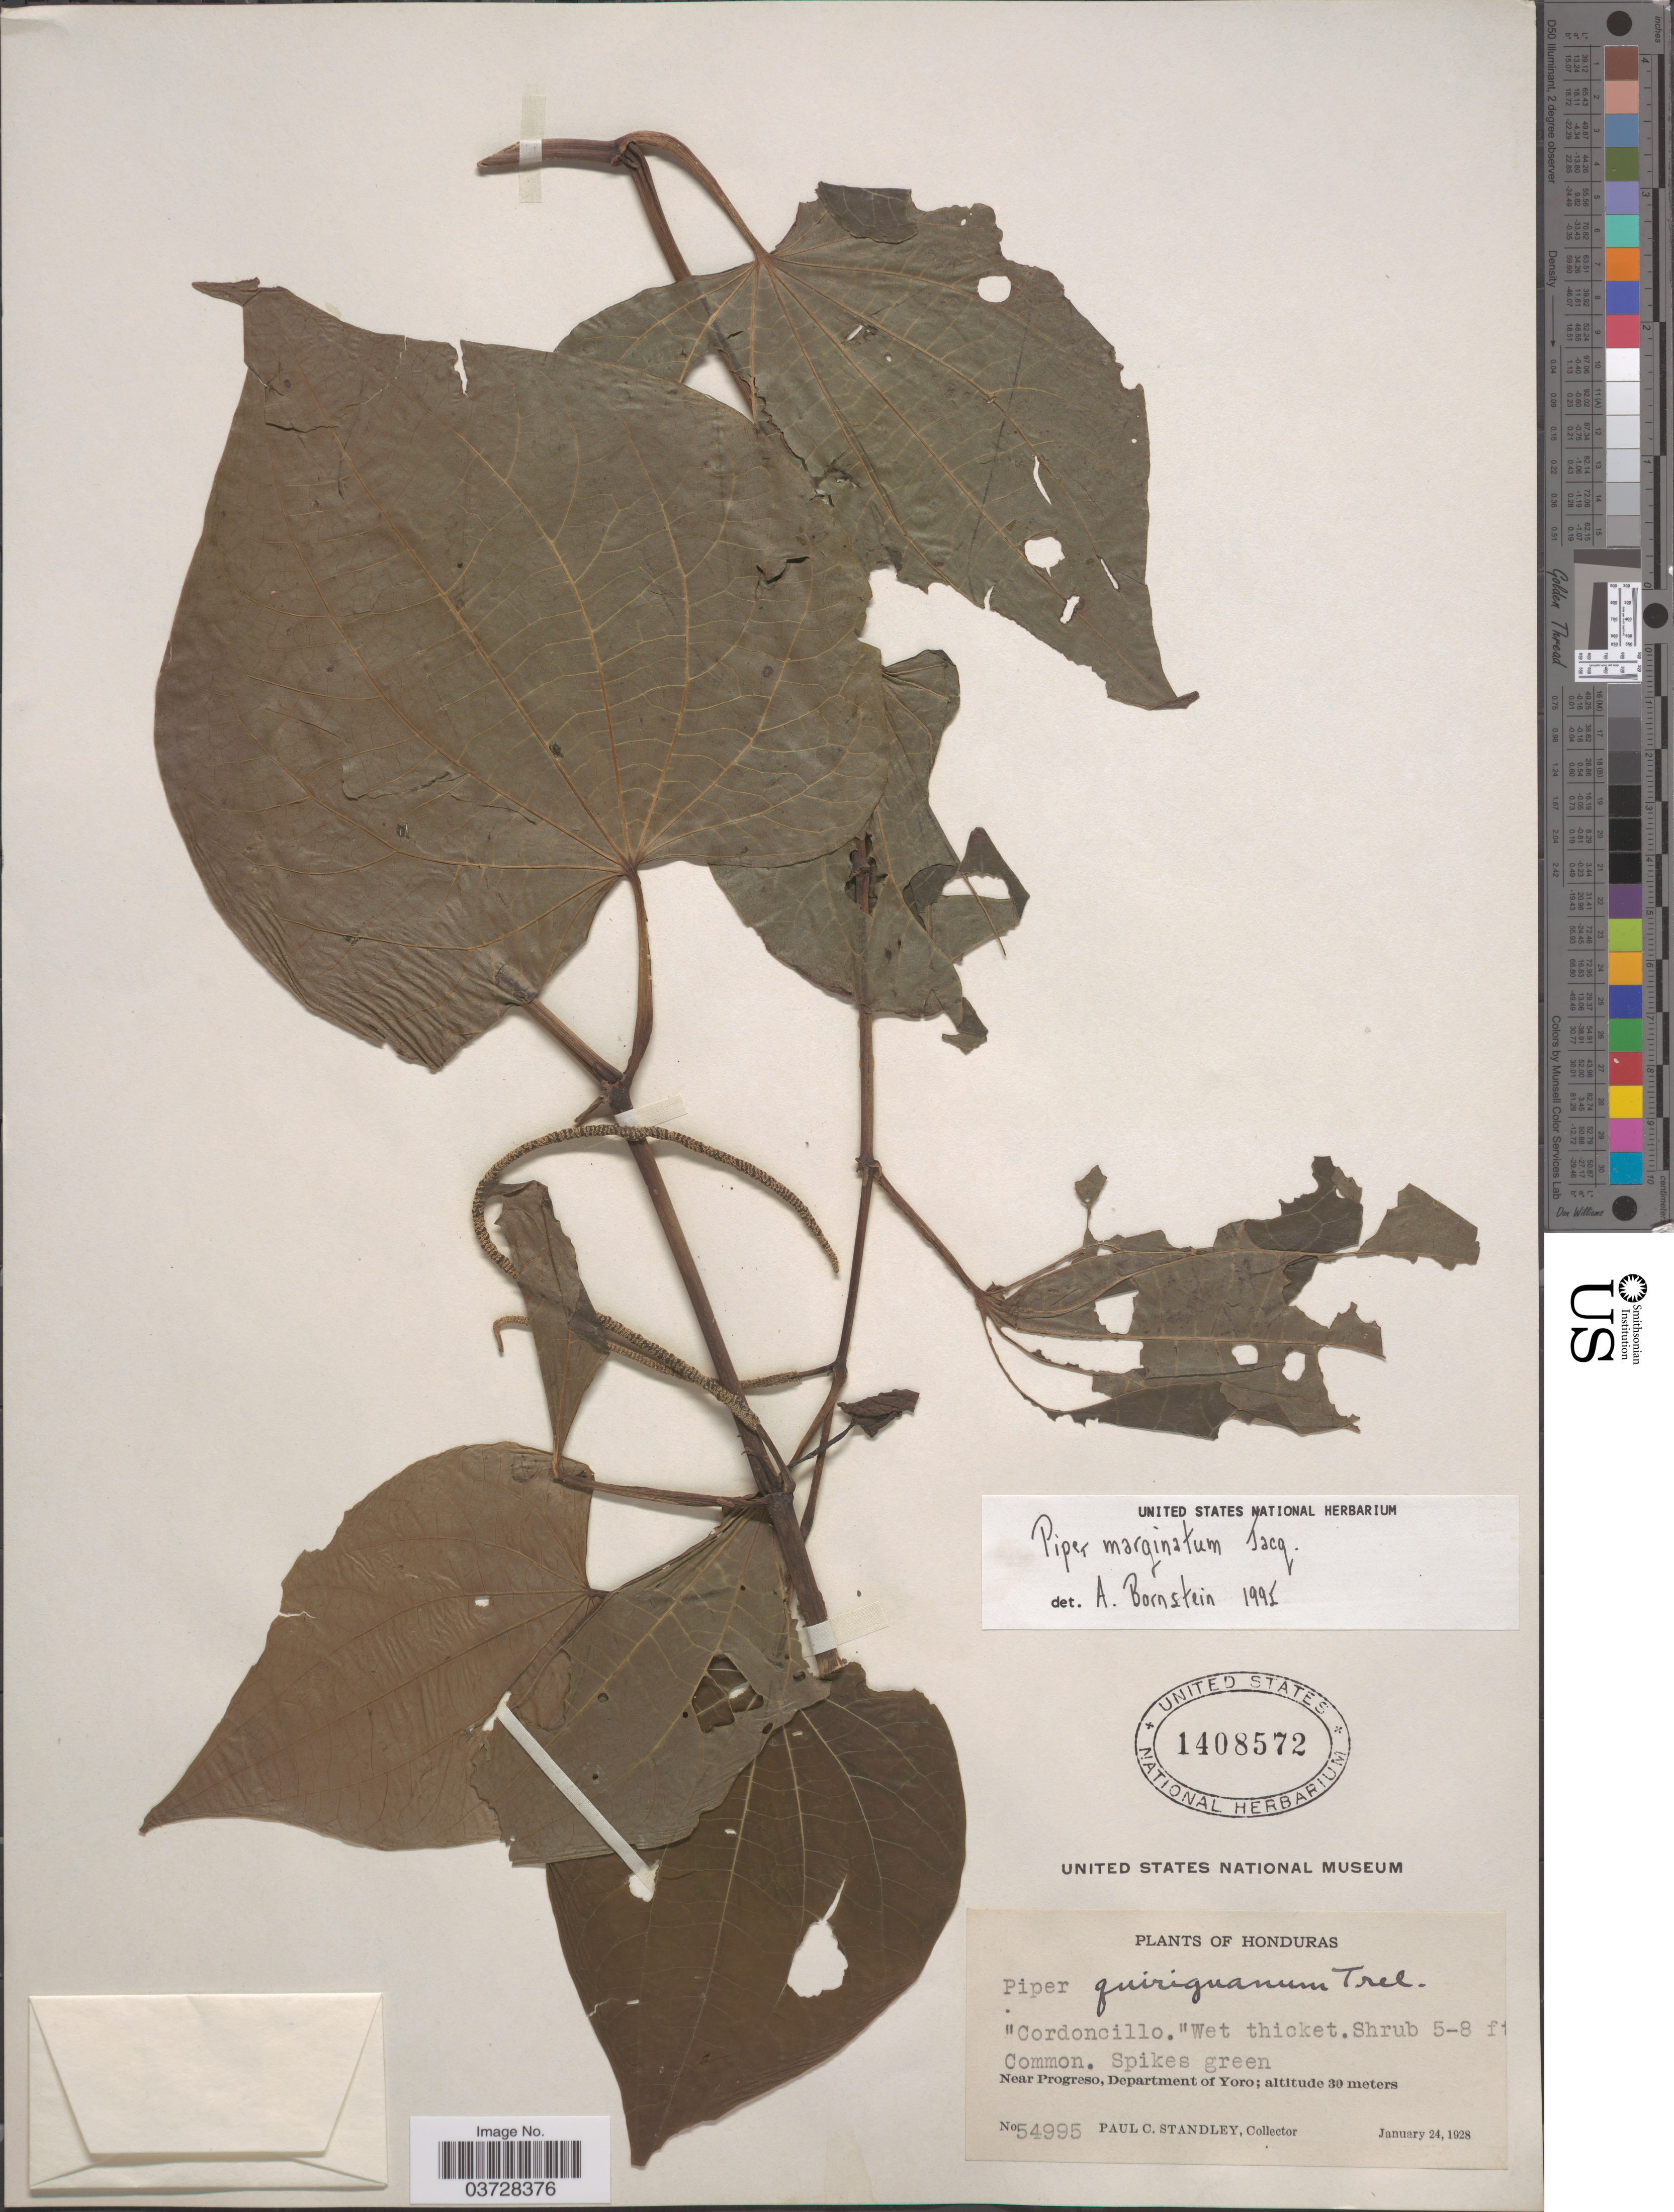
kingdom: Plantae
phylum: Tracheophyta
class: Magnoliopsida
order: Piperales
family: Piperaceae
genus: Piper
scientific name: Piper marginatum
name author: Jacq.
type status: Lectotype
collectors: P. C. Standley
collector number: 54995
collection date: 1928-01-24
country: Honduras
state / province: Yoro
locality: Near Progreso, Department of Yoro.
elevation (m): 30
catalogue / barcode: US 1408572